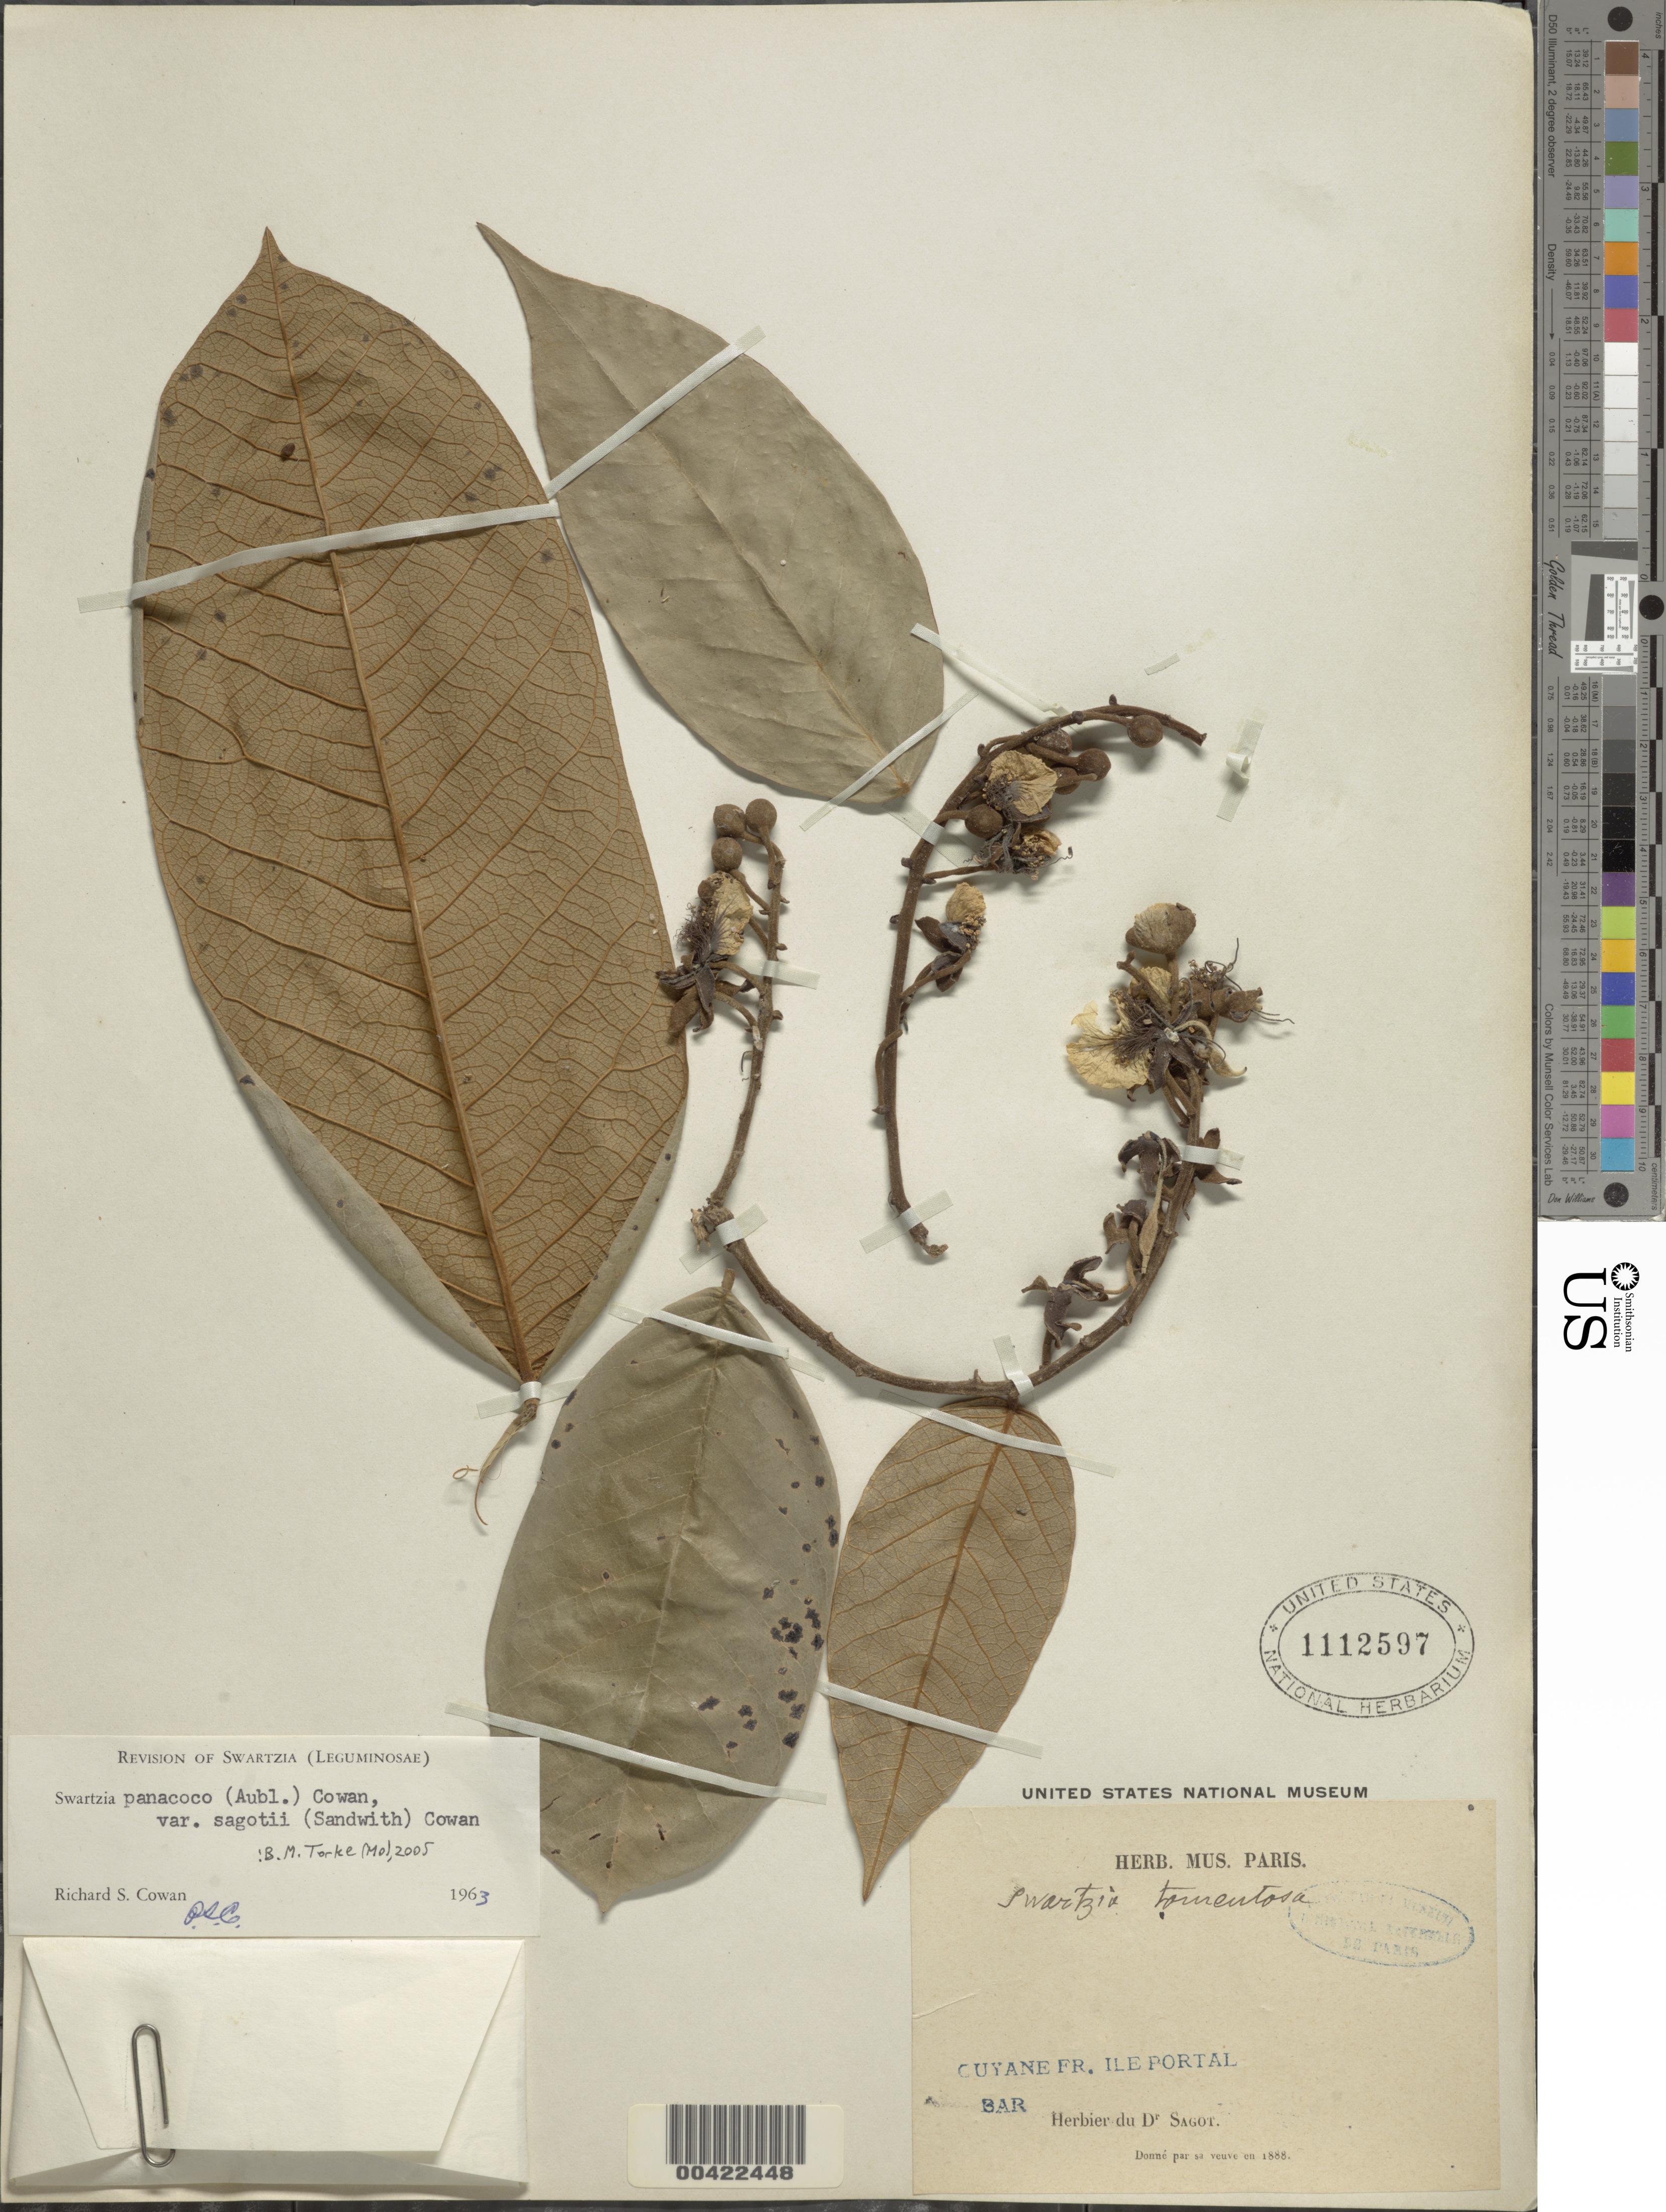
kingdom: Plantae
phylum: Tracheophyta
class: Magnoliopsida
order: Fabales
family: Fabaceae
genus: Swartzia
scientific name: Swartzia panacoco var. sagotii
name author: (Sandwith) R.S. Cowan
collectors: Sagot, --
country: French Guiana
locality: Ile portal bar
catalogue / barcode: US 1112597